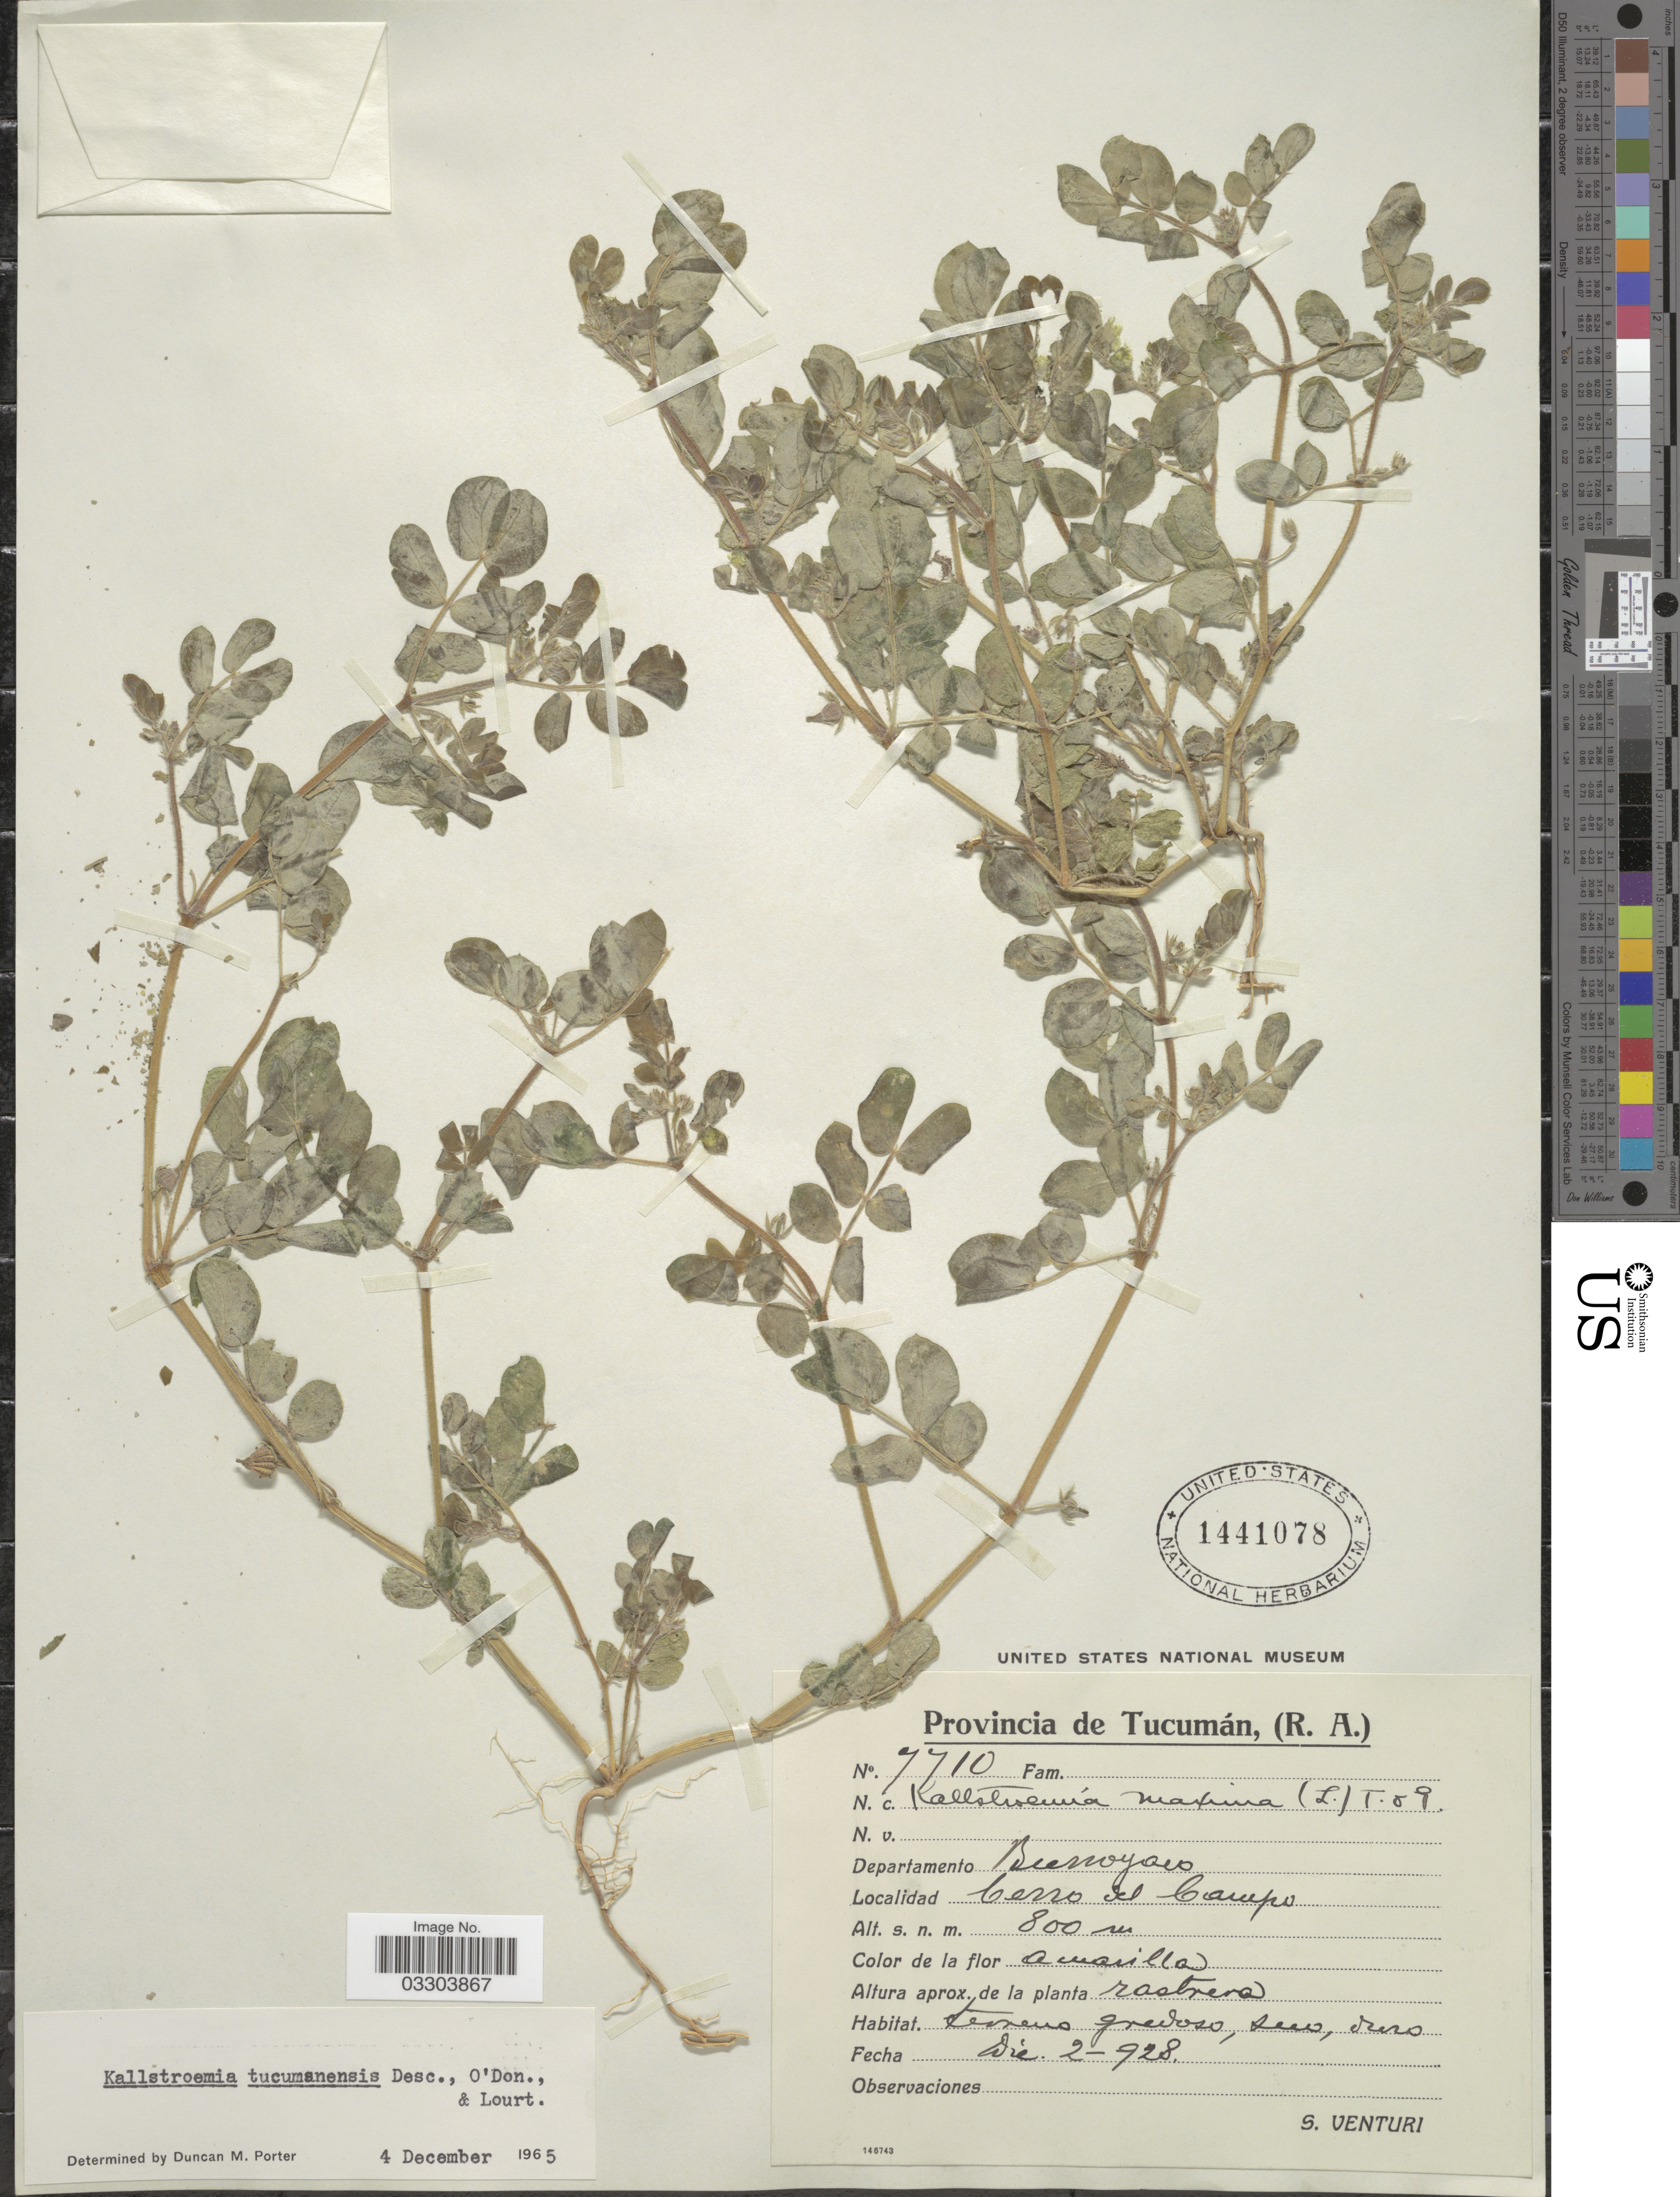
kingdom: Plantae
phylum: Tracheophyta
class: Magnoliopsida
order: Zygophyllales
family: Zygophyllaceae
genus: Kallstroemia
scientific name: Kallstroemia tucumanensis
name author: Descole et al.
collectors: S. Venturi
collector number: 7710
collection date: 1928-12-02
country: Argentina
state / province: Tucuman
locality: Departamento Burroyaco. Cerro del Campo.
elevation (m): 800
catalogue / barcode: US 1441078